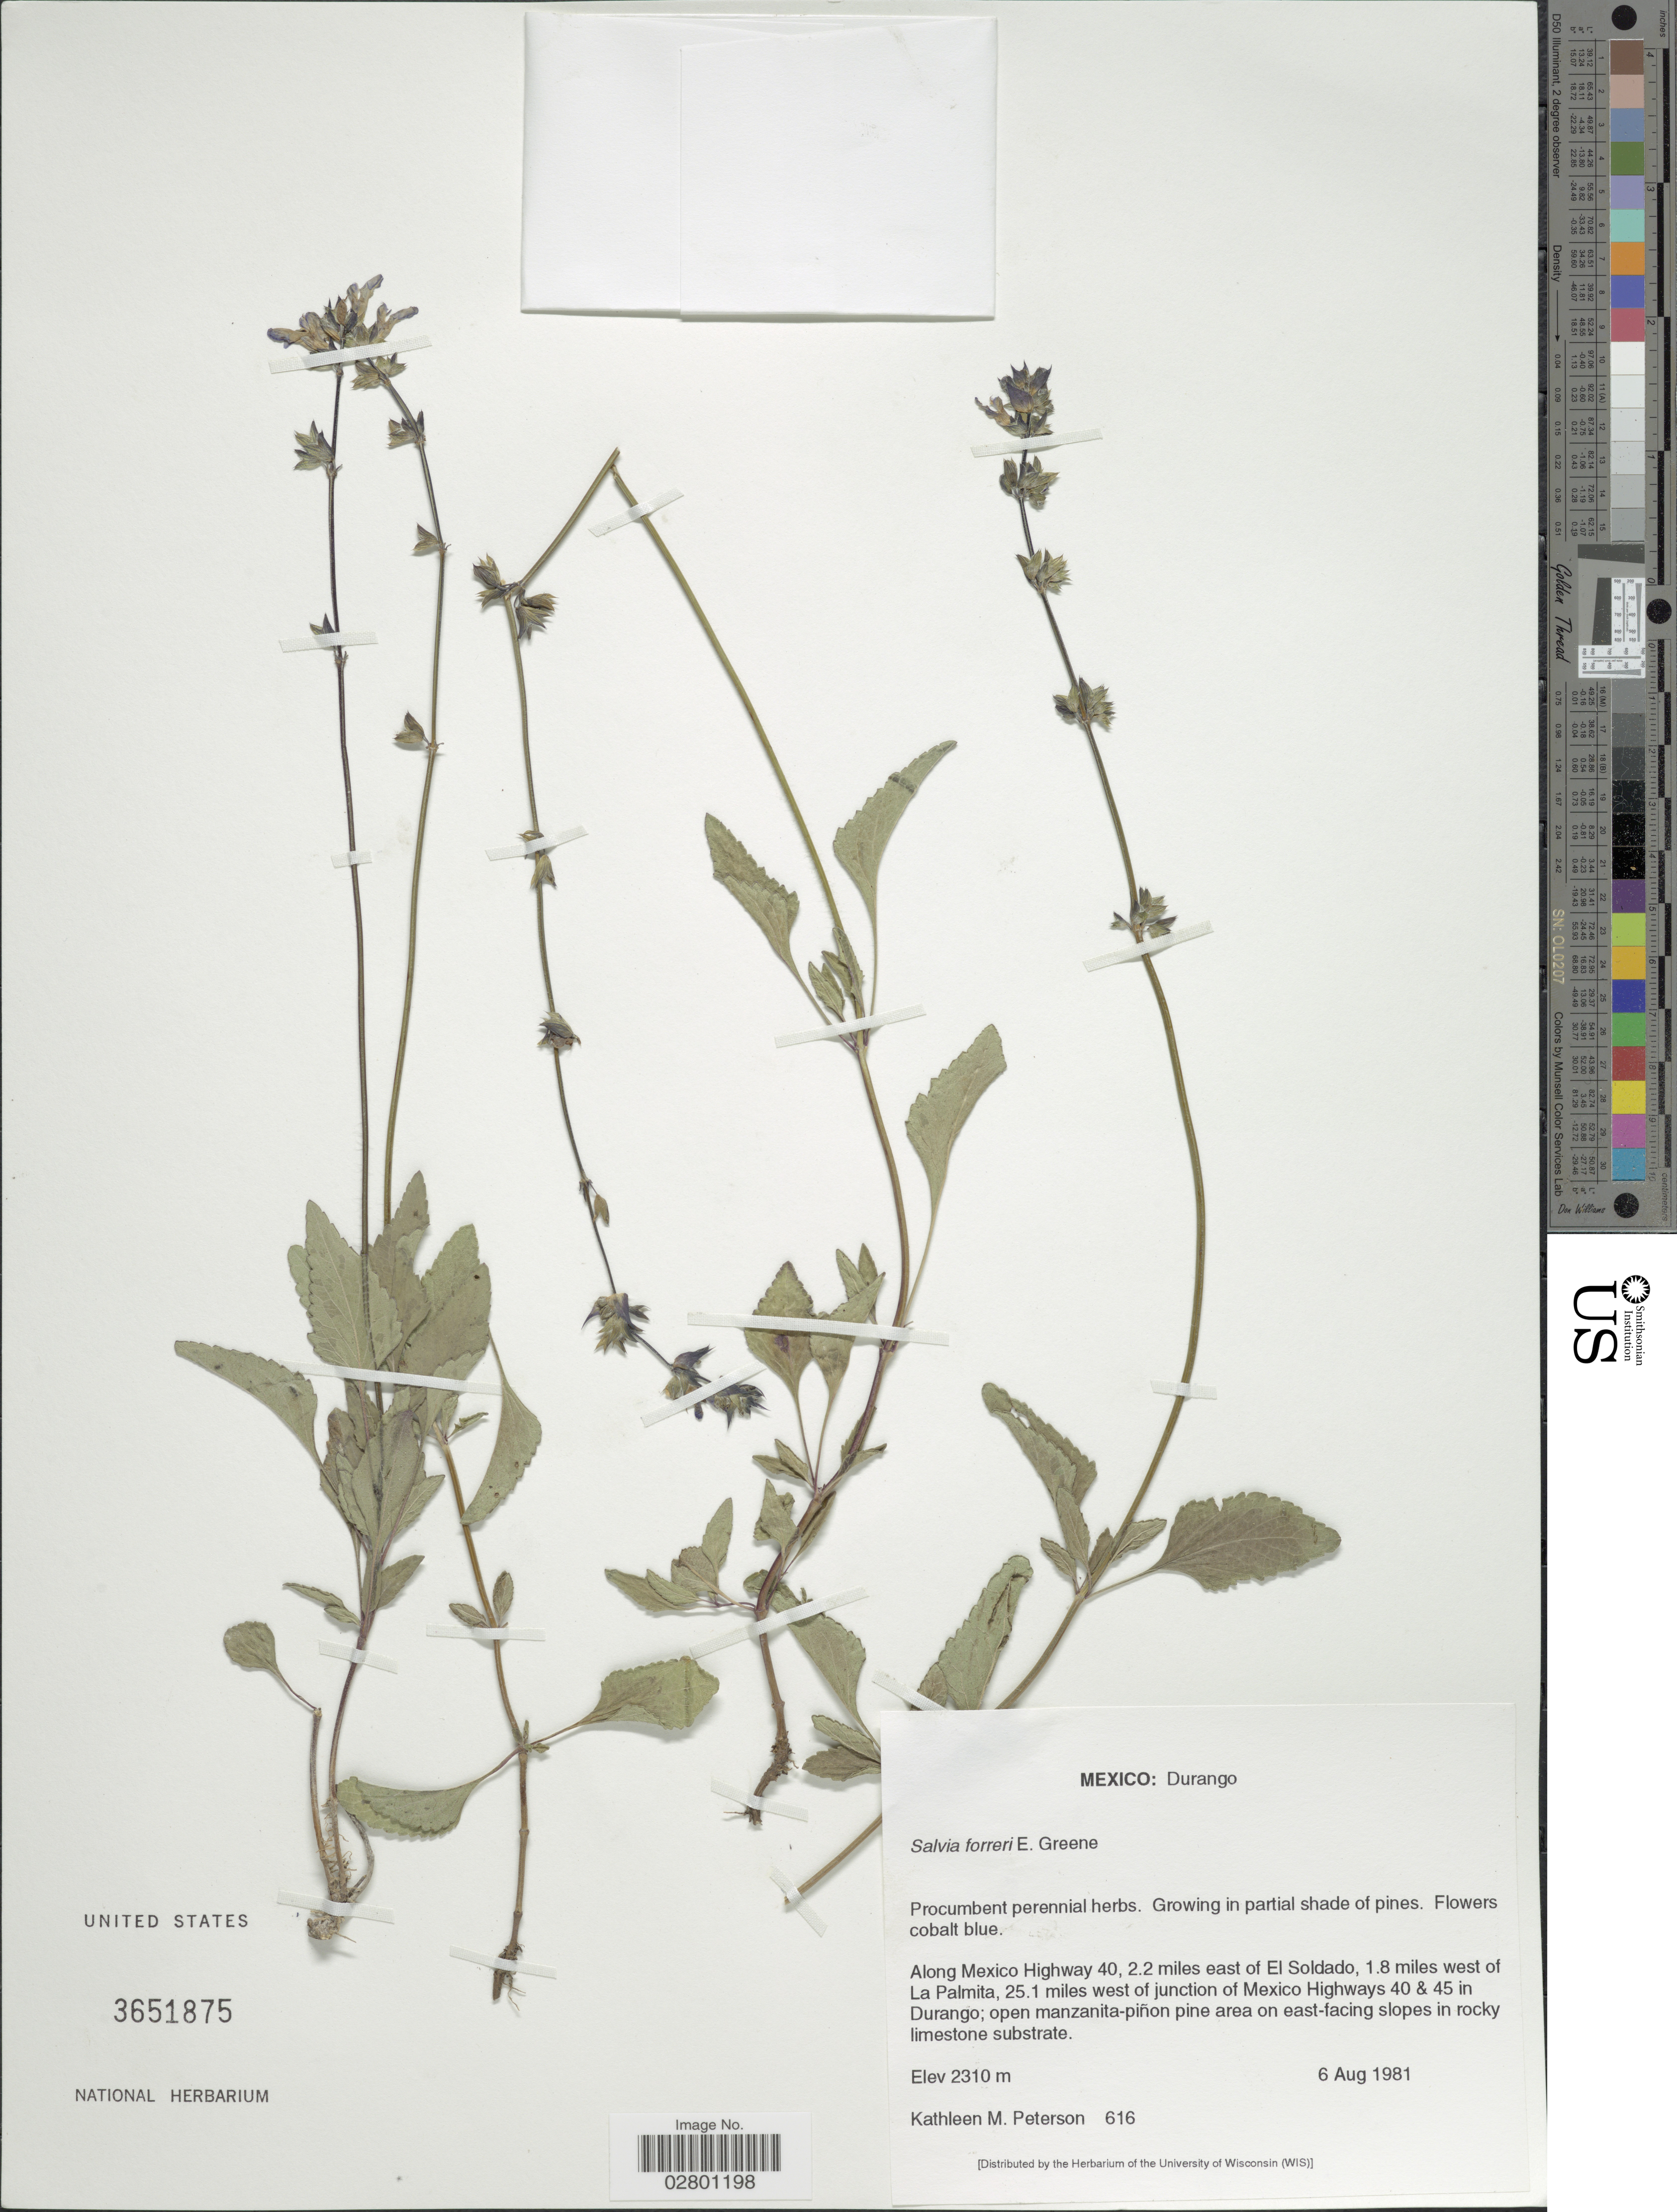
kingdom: Plantae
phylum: Tracheophyta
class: Magnoliopsida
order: Lamiales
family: Lamiaceae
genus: Salvia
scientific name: Salvia forreri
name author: Greene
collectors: K. Peterson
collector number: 616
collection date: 1981-08-06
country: Mexico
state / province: Durango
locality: Along Mexico Highway 40, 2.2 miles east of El Soldado, 1.8 miles west of La Palmita, 25.1 miles west of junction of Mexico Hughways 40 & 45 in Durango.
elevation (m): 2310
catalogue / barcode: US 3651875